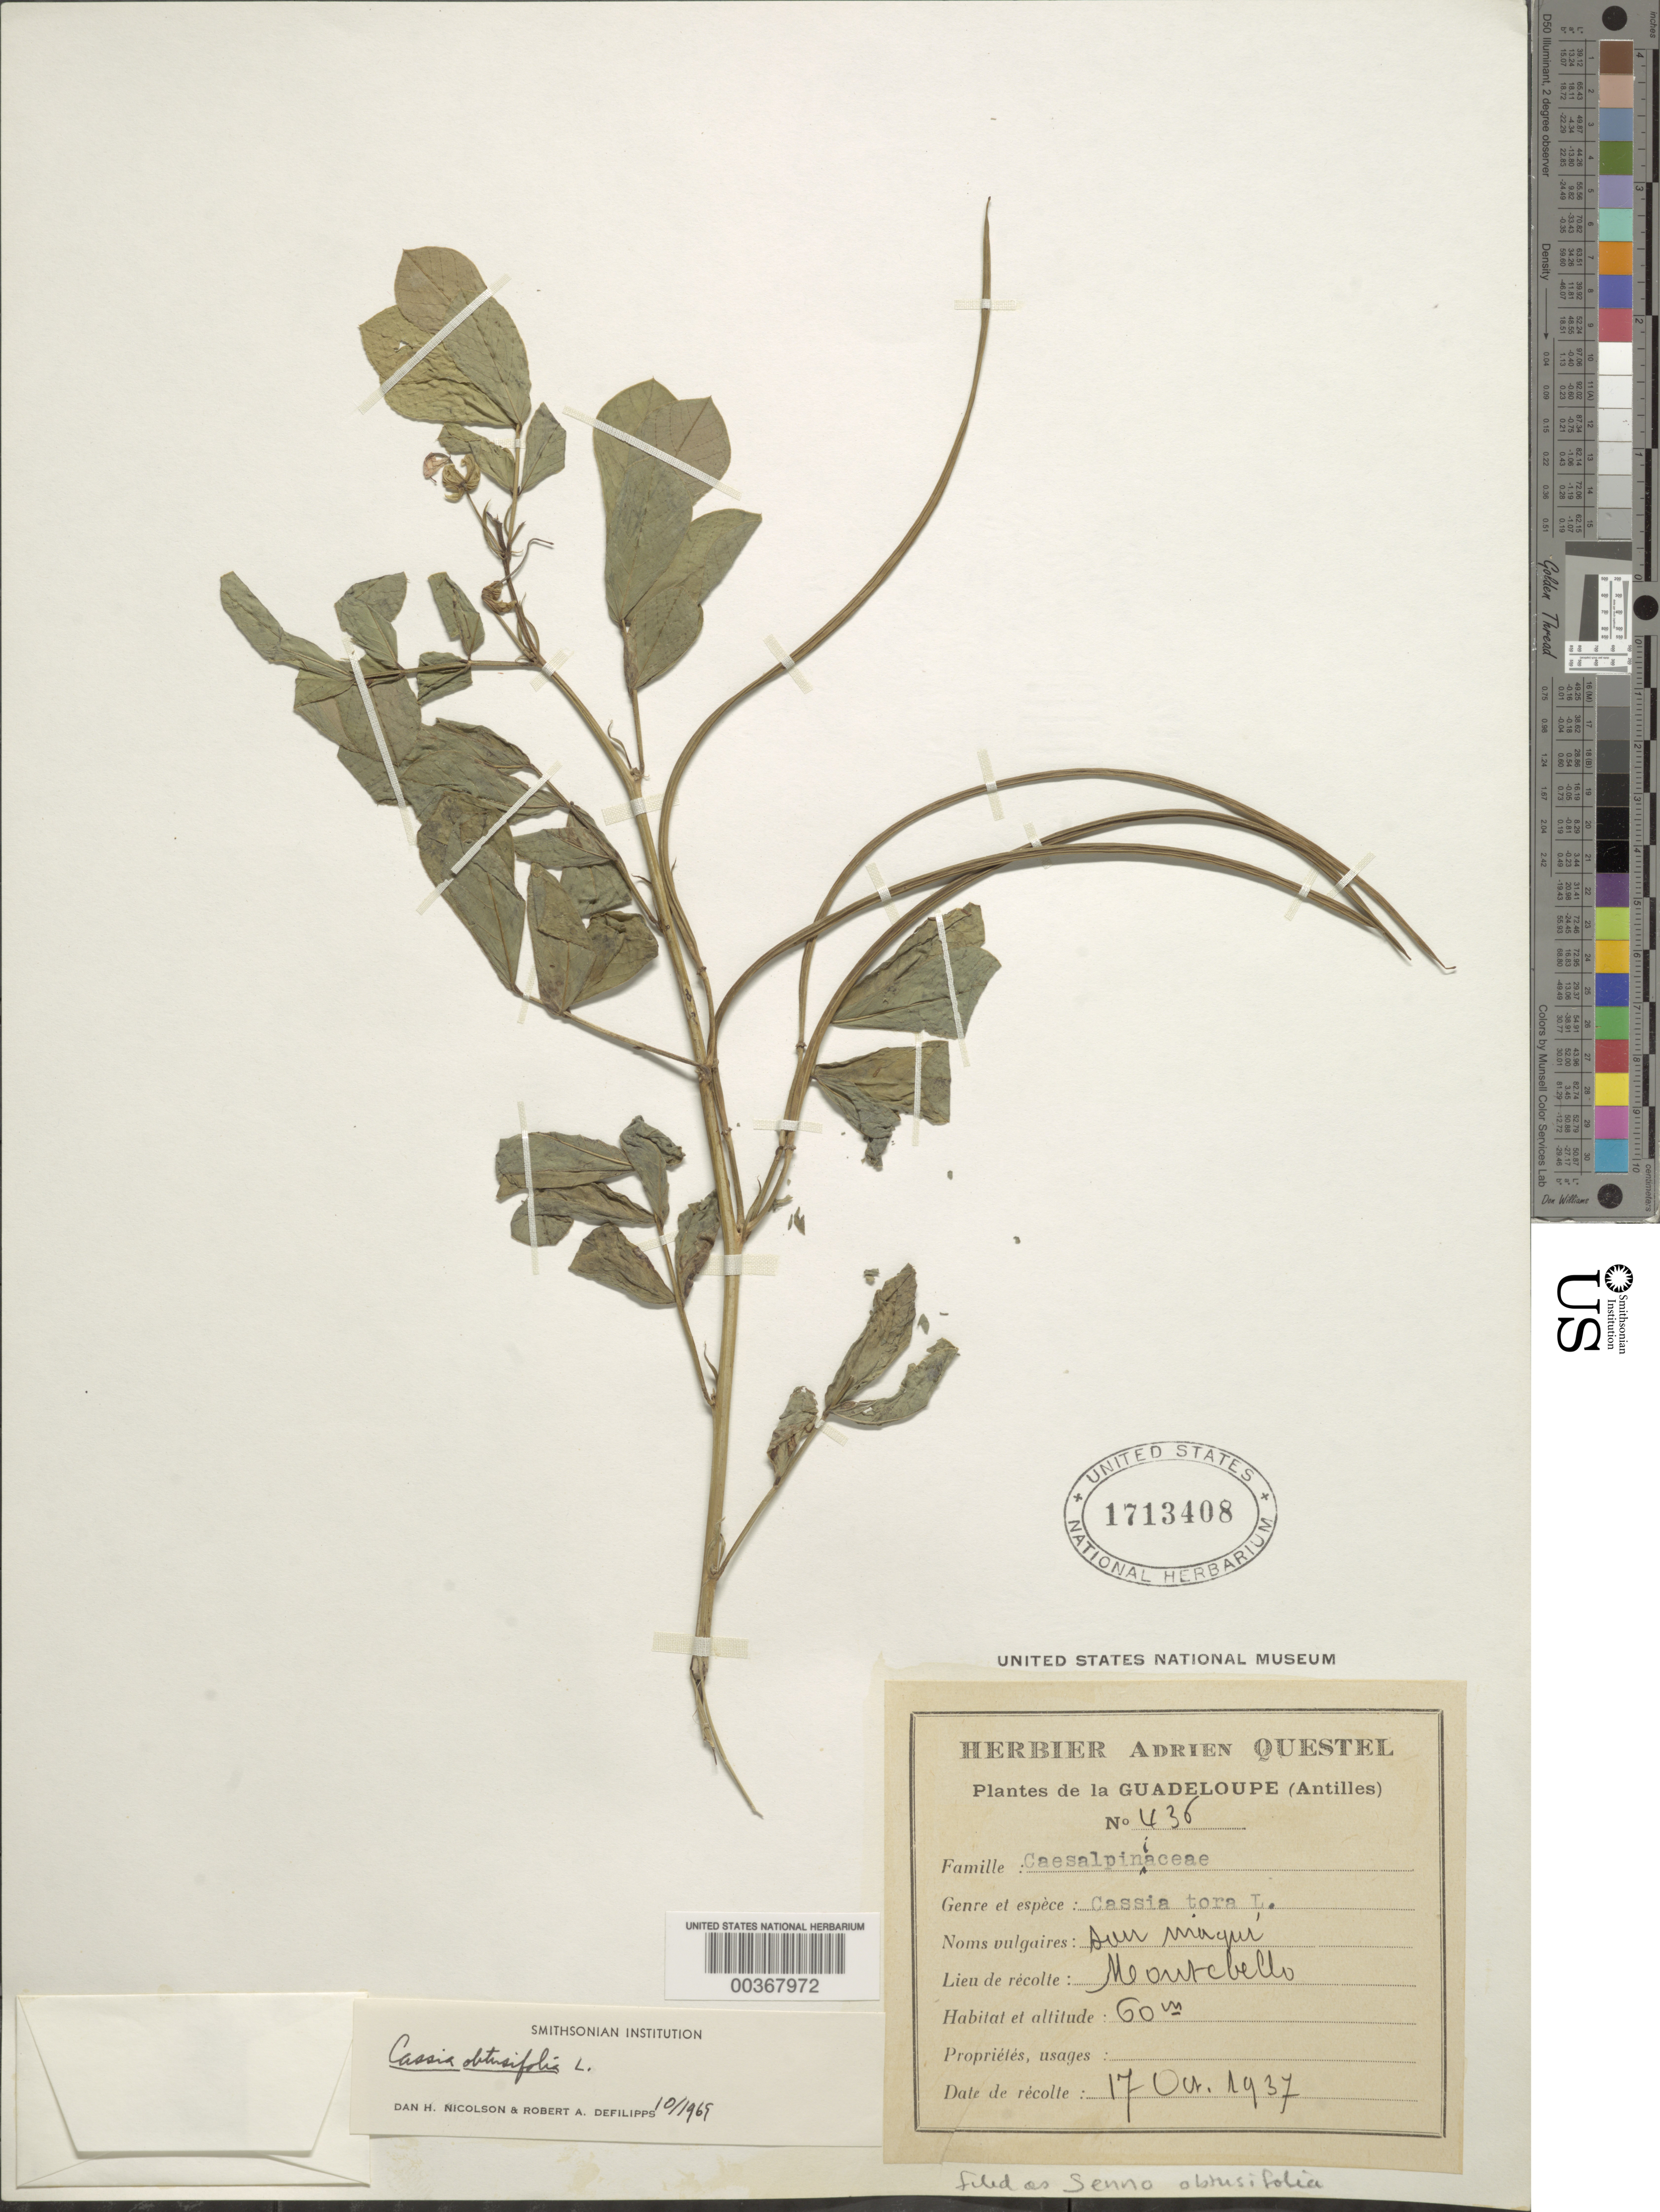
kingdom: Plantae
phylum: Tracheophyta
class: Magnoliopsida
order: Fabales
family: Fabaceae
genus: Senna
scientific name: Senna obtusifolia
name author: (L.) H.S. Irwin & Barneby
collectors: A. Questel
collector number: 436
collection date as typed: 17 Oct 1937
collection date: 1937-10-17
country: Guadeloupe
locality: Montebello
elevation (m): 60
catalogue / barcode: US 1713408